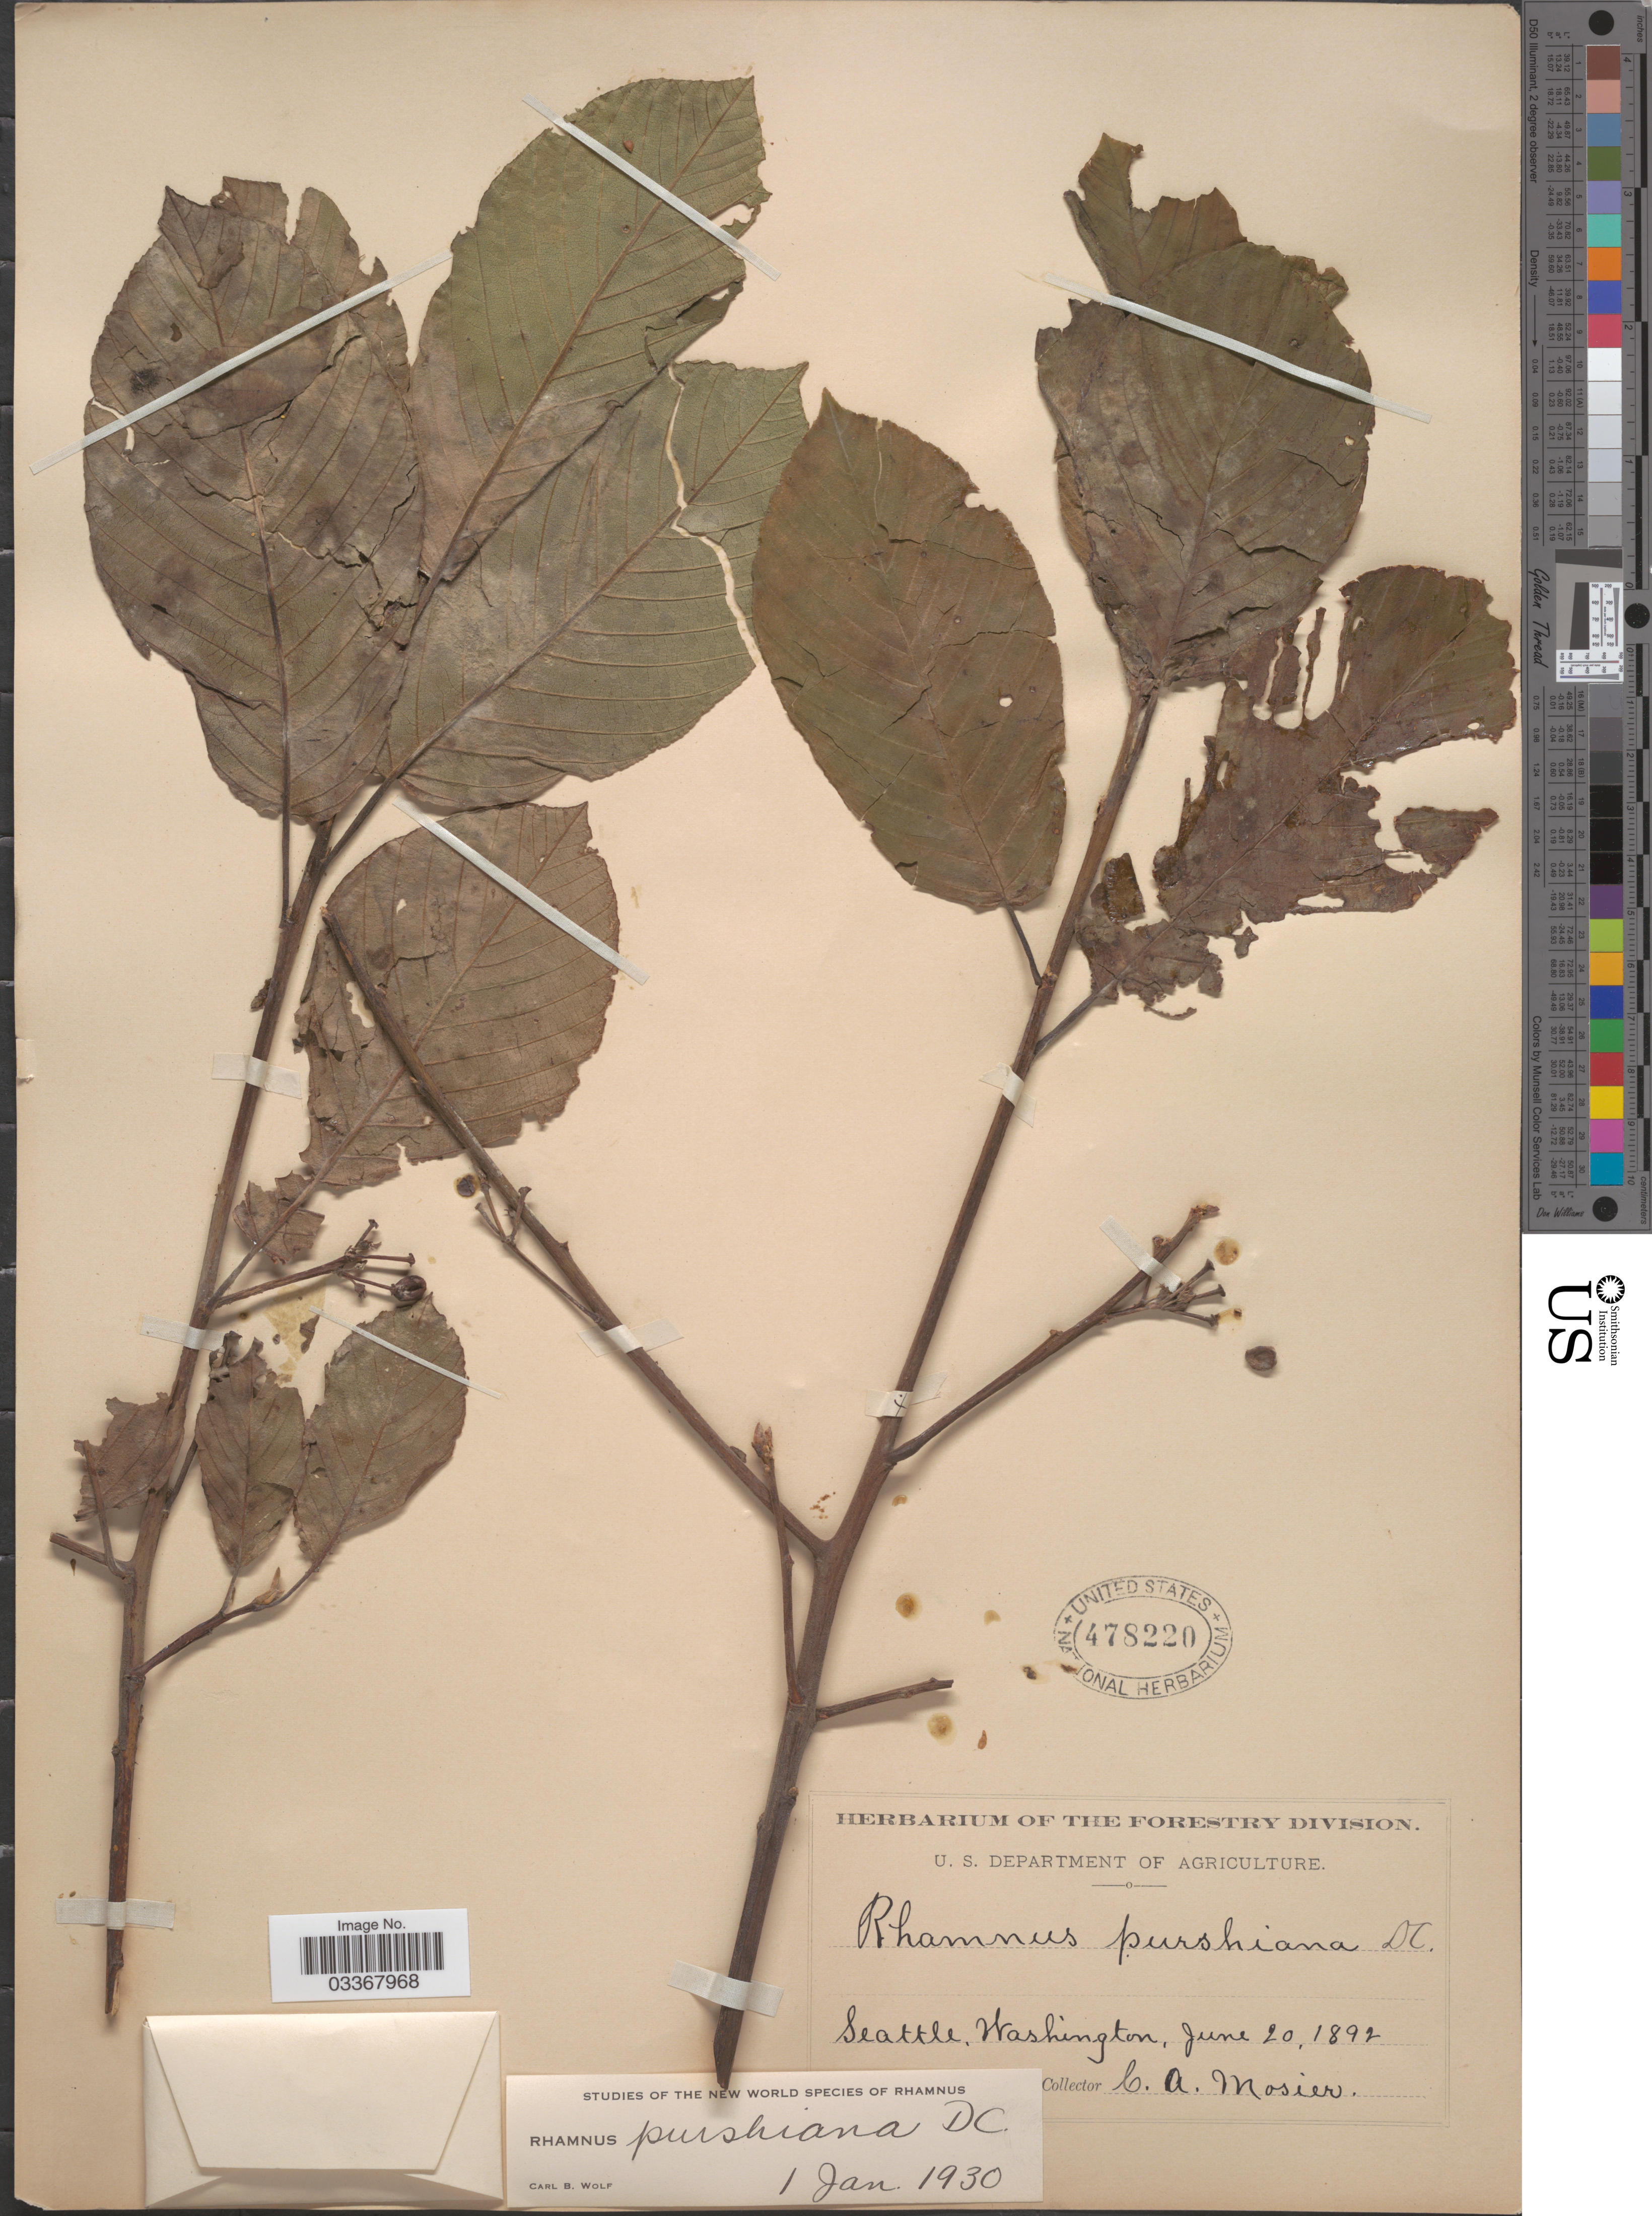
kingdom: Plantae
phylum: Tracheophyta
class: Magnoliopsida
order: Rosales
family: Rhamnaceae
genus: Frangula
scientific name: Frangula purshiana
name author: (DC.) A. Gray ex J.G. Cooper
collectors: C. A. Mosier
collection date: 1892-06-20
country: United States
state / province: Washington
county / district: King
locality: Seattle.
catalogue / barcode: US 478220